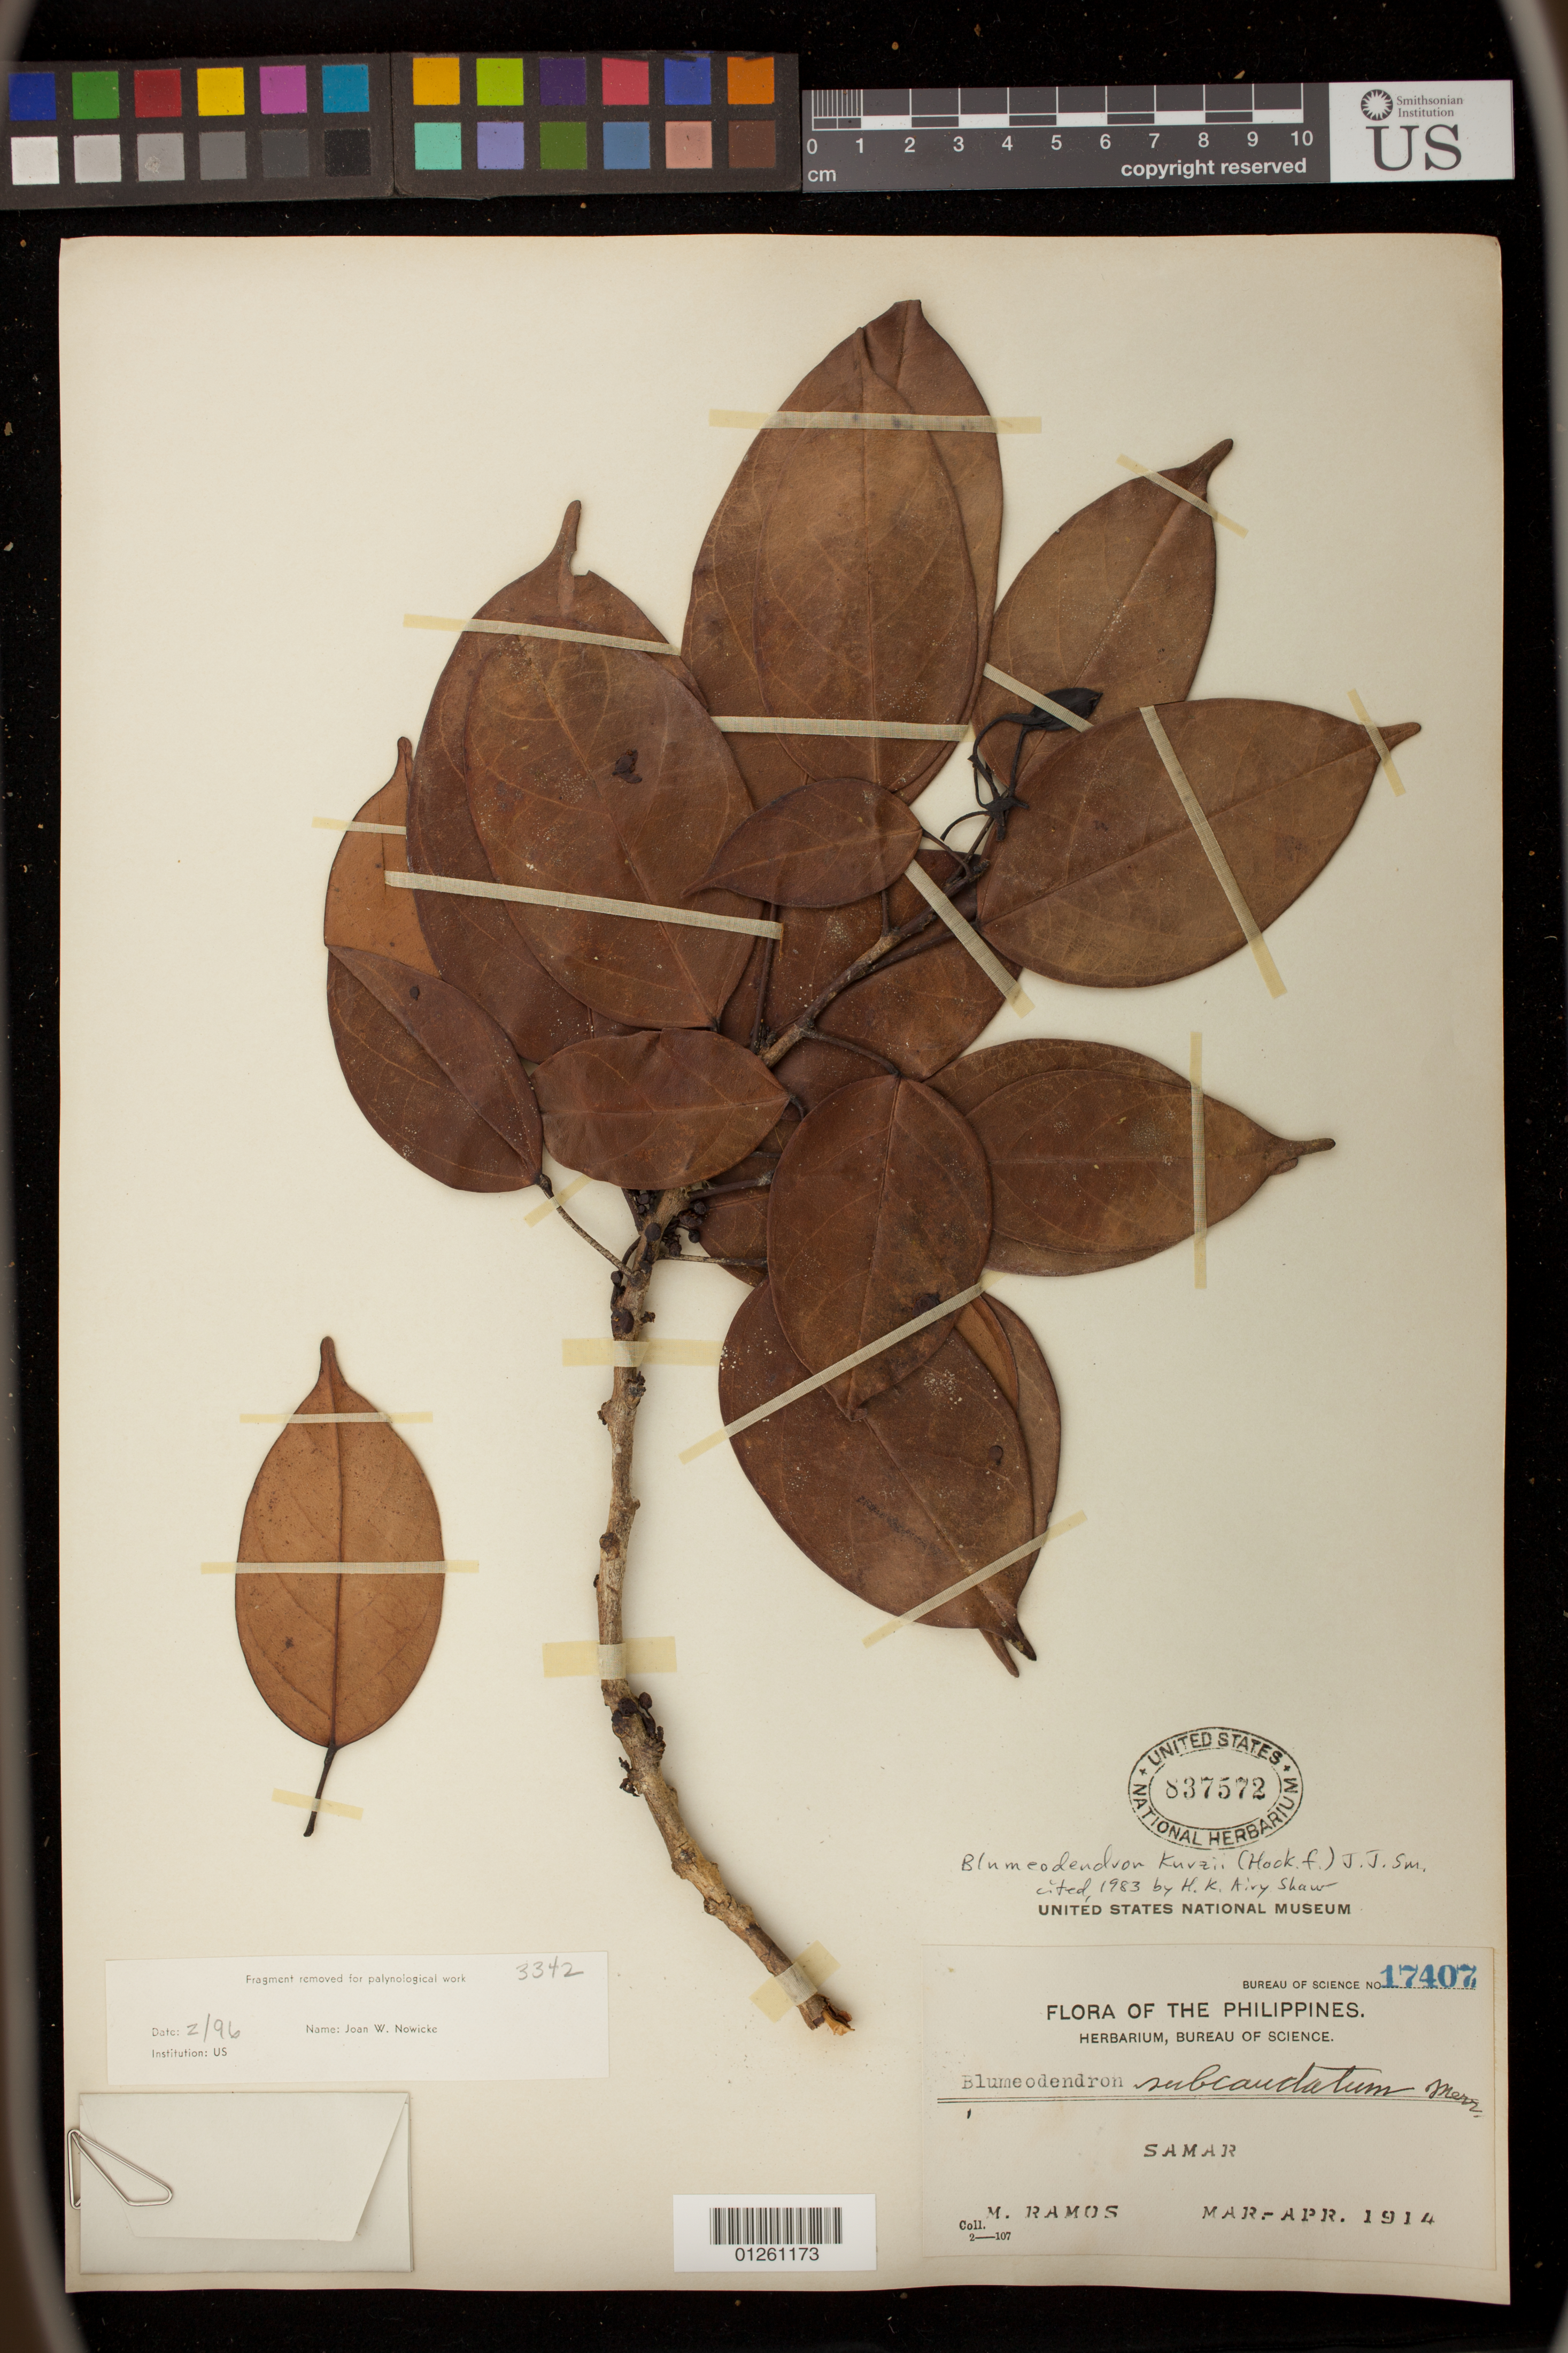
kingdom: Plantae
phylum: Tracheophyta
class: Magnoliopsida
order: Malpighiales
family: Euphorbiaceae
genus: Blumeodendron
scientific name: Blumeodendron kurzii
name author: (Hook. f.) J.Jay Sm.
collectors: M. Ramos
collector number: Bur. Sci. 17407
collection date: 1914-03/1914-04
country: Philippines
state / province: Eastern Visayas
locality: Samar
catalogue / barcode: US 837572